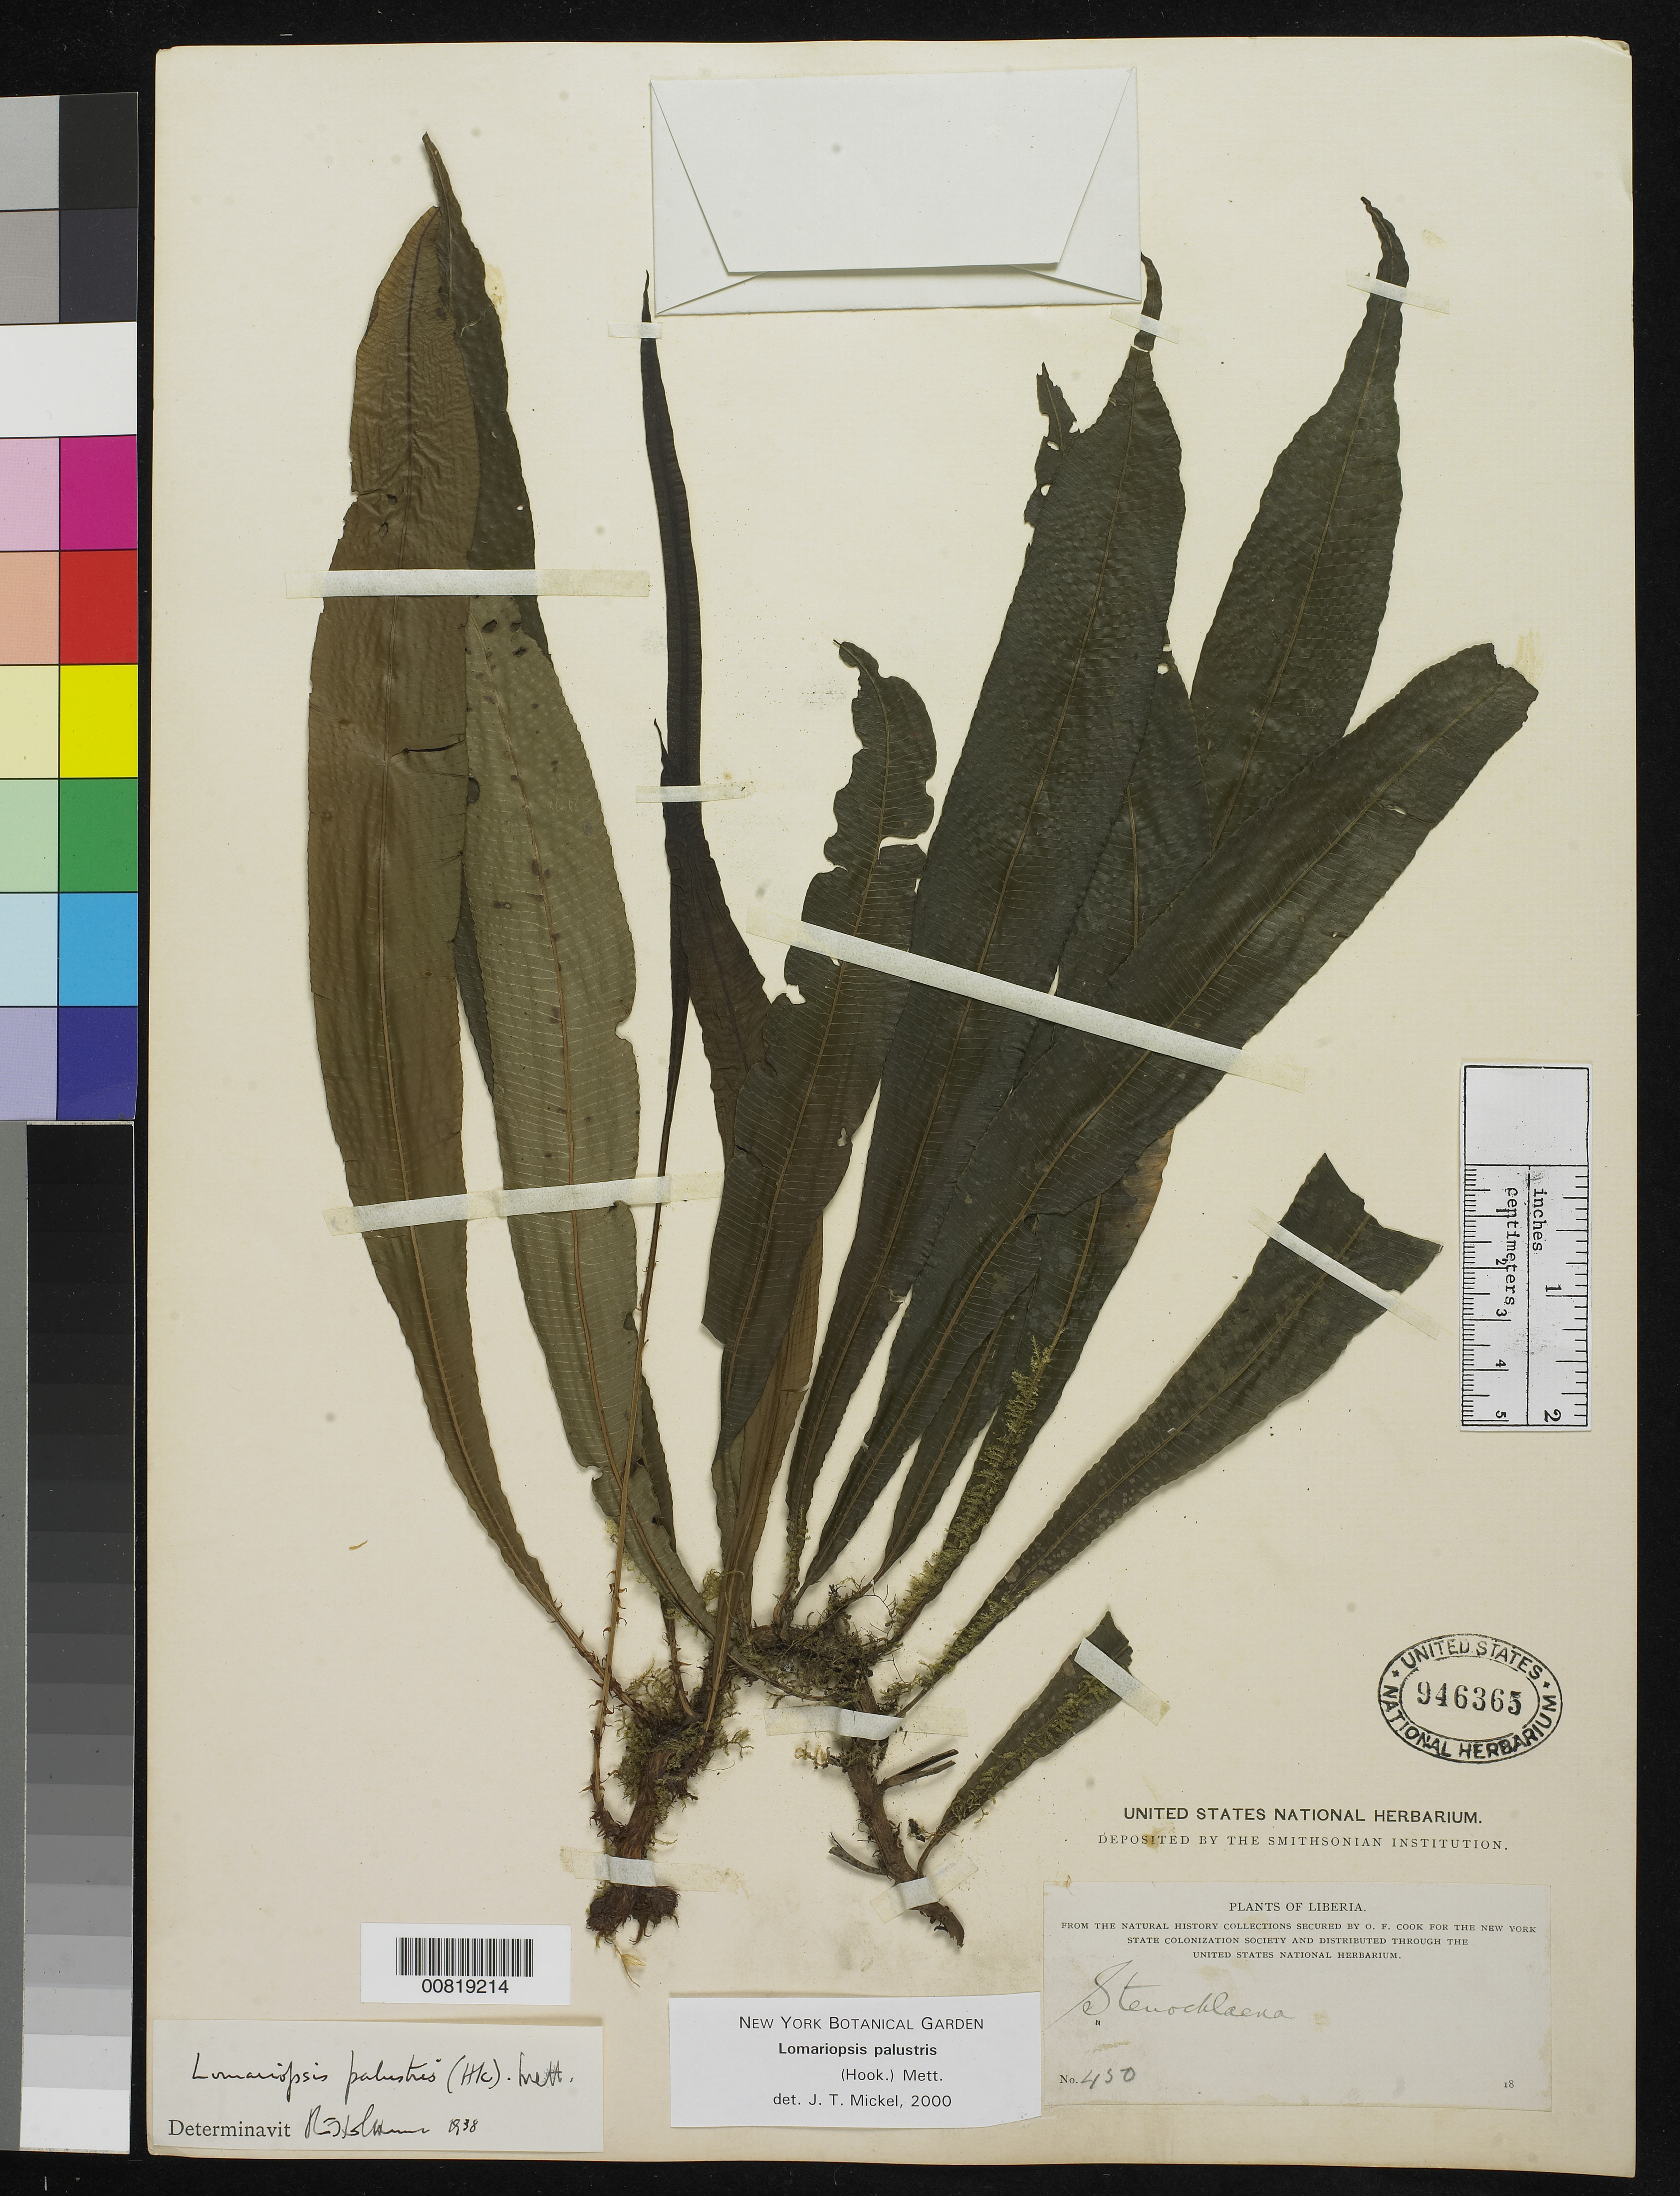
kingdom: Plantae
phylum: Tracheophyta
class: Polypodiopsida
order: Polypodiales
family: Lomariopsidaceae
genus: Lomariopsis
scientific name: Lomariopsis palustris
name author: (Hook.) Mett.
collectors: O. F. Cook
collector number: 450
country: Liberia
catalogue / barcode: US 946365